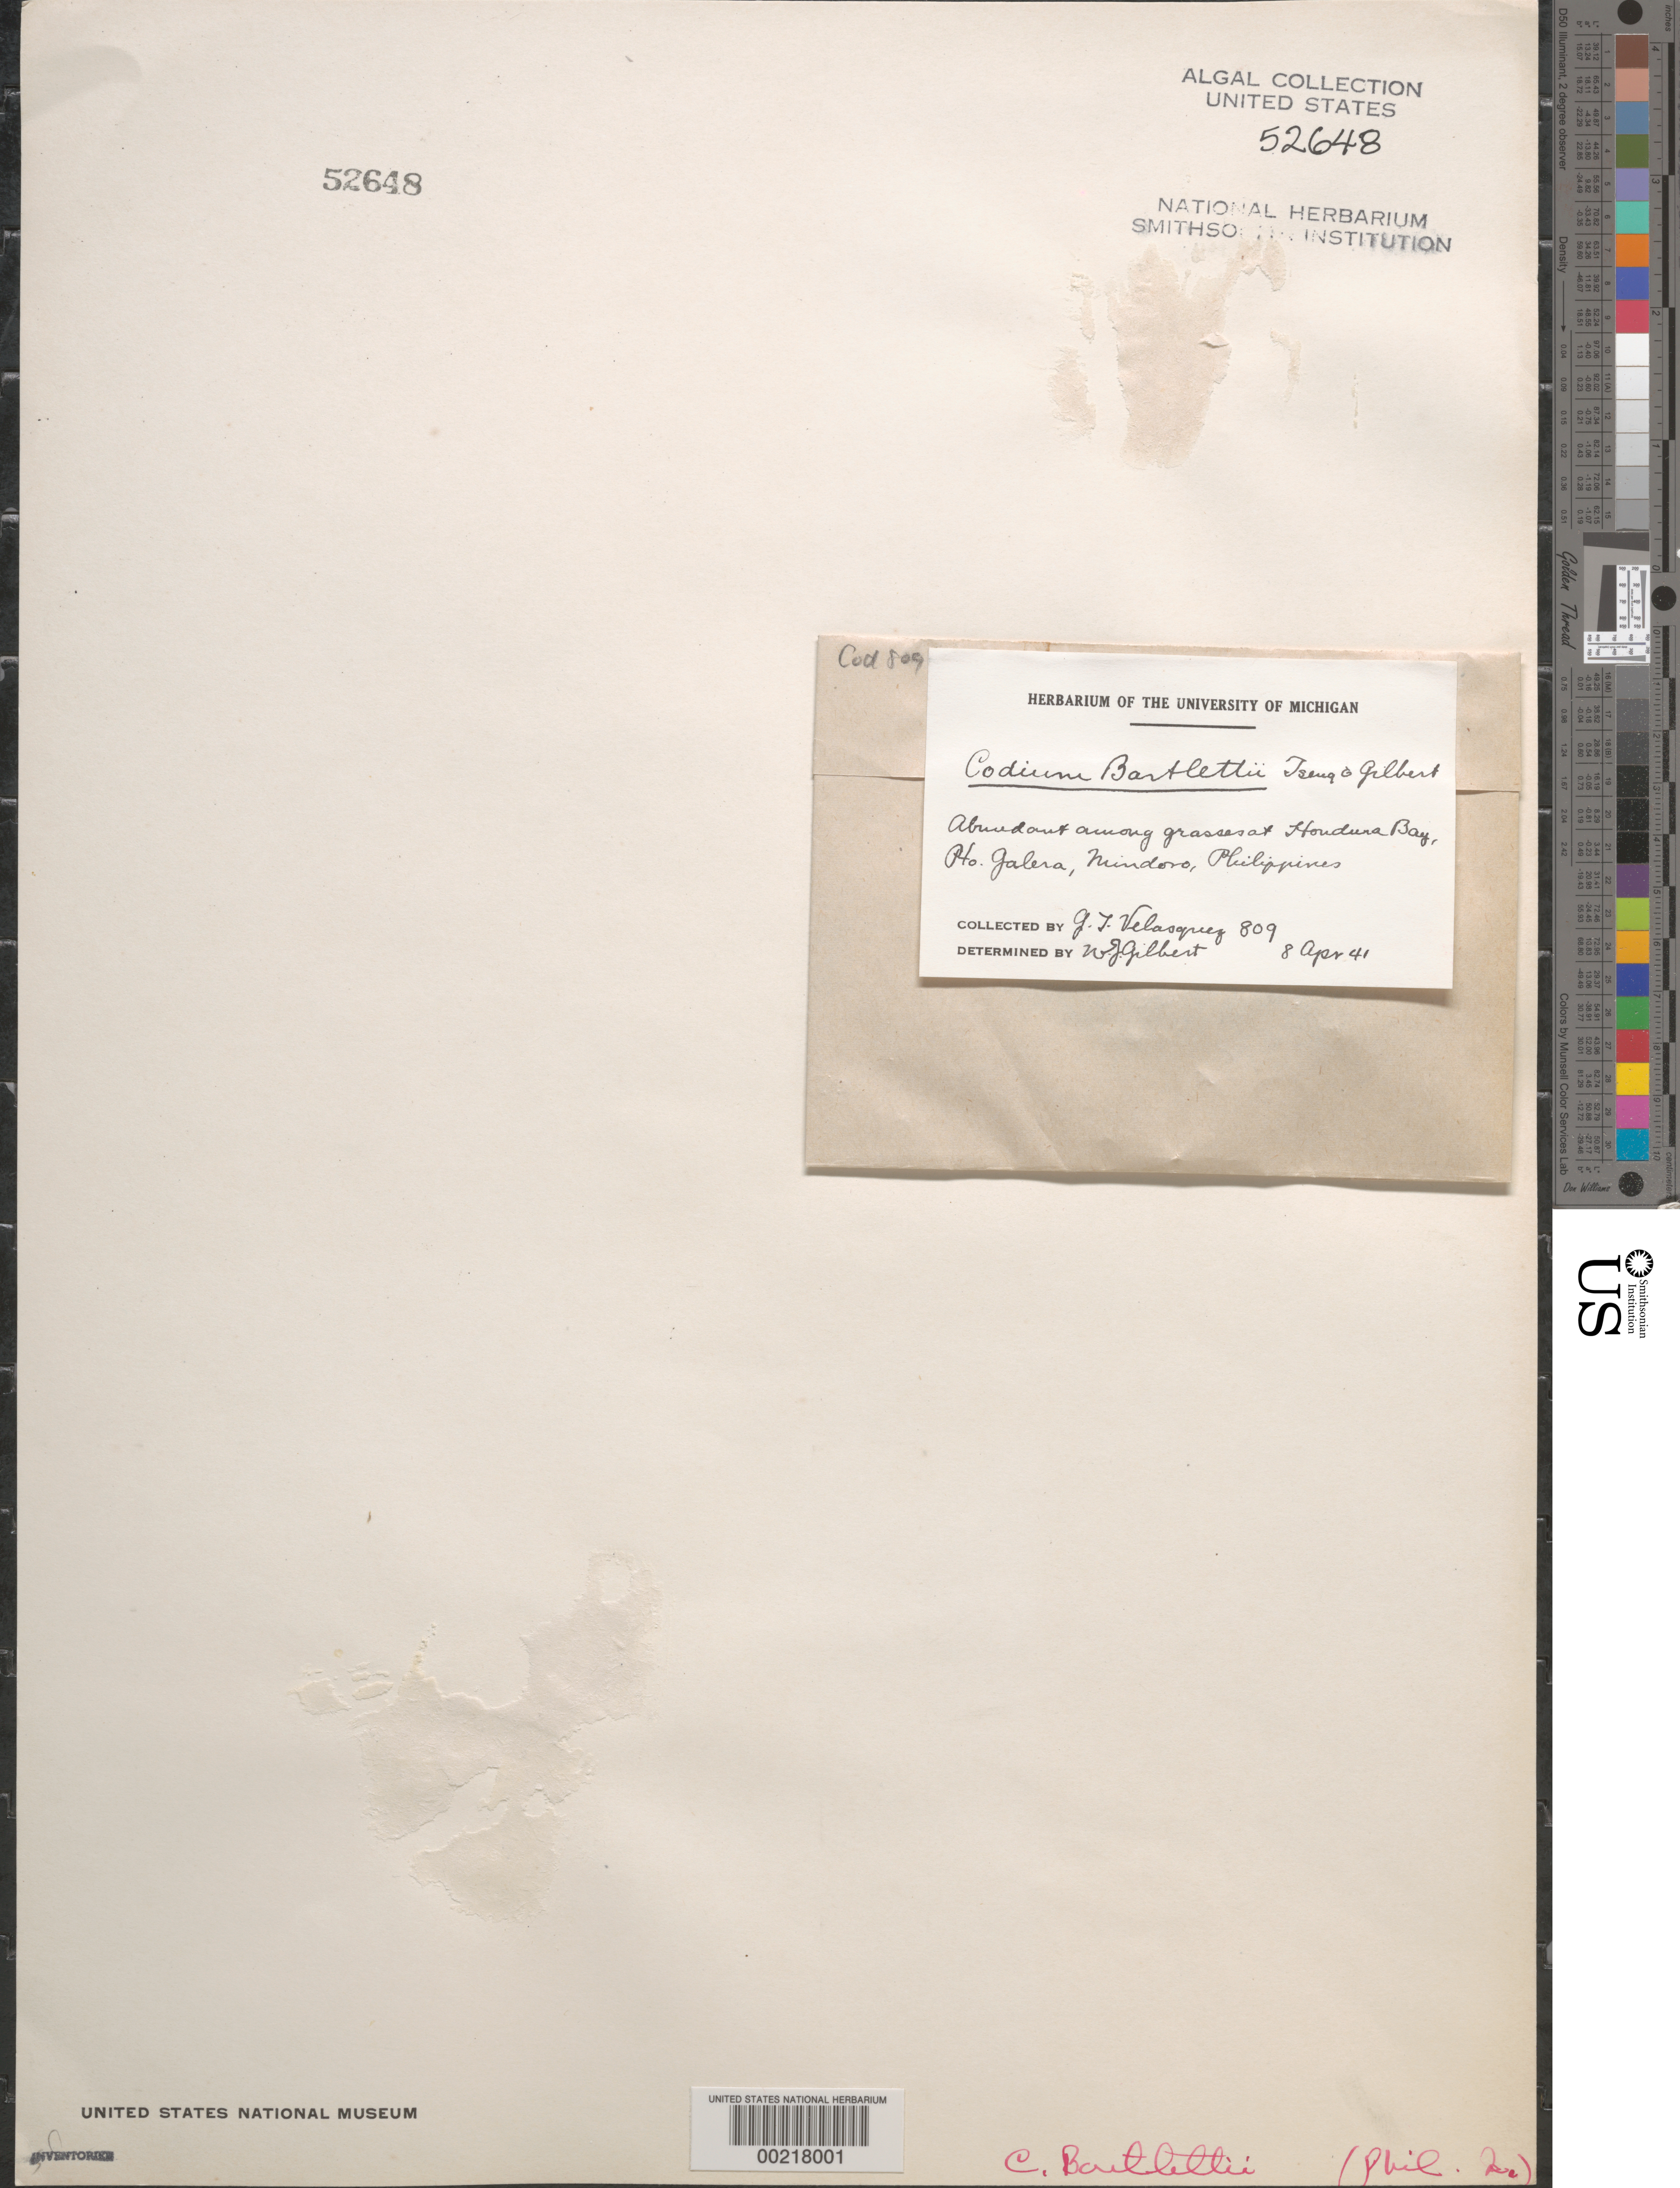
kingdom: Plantae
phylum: Chlorophyta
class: Ulvophyceae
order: Bryopsidales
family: Codiaceae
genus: Codium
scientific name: Codium bartlettii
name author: C.K. Tseng & W.J. Gilbert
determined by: Gilbert, W. J.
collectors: G. Velasquez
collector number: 809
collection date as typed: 08 Apr 1941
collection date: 1941-04-08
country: Philippines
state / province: Mimaropa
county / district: Mindoro Oriental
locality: Puerto galera, hondura bay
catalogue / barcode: US 52648